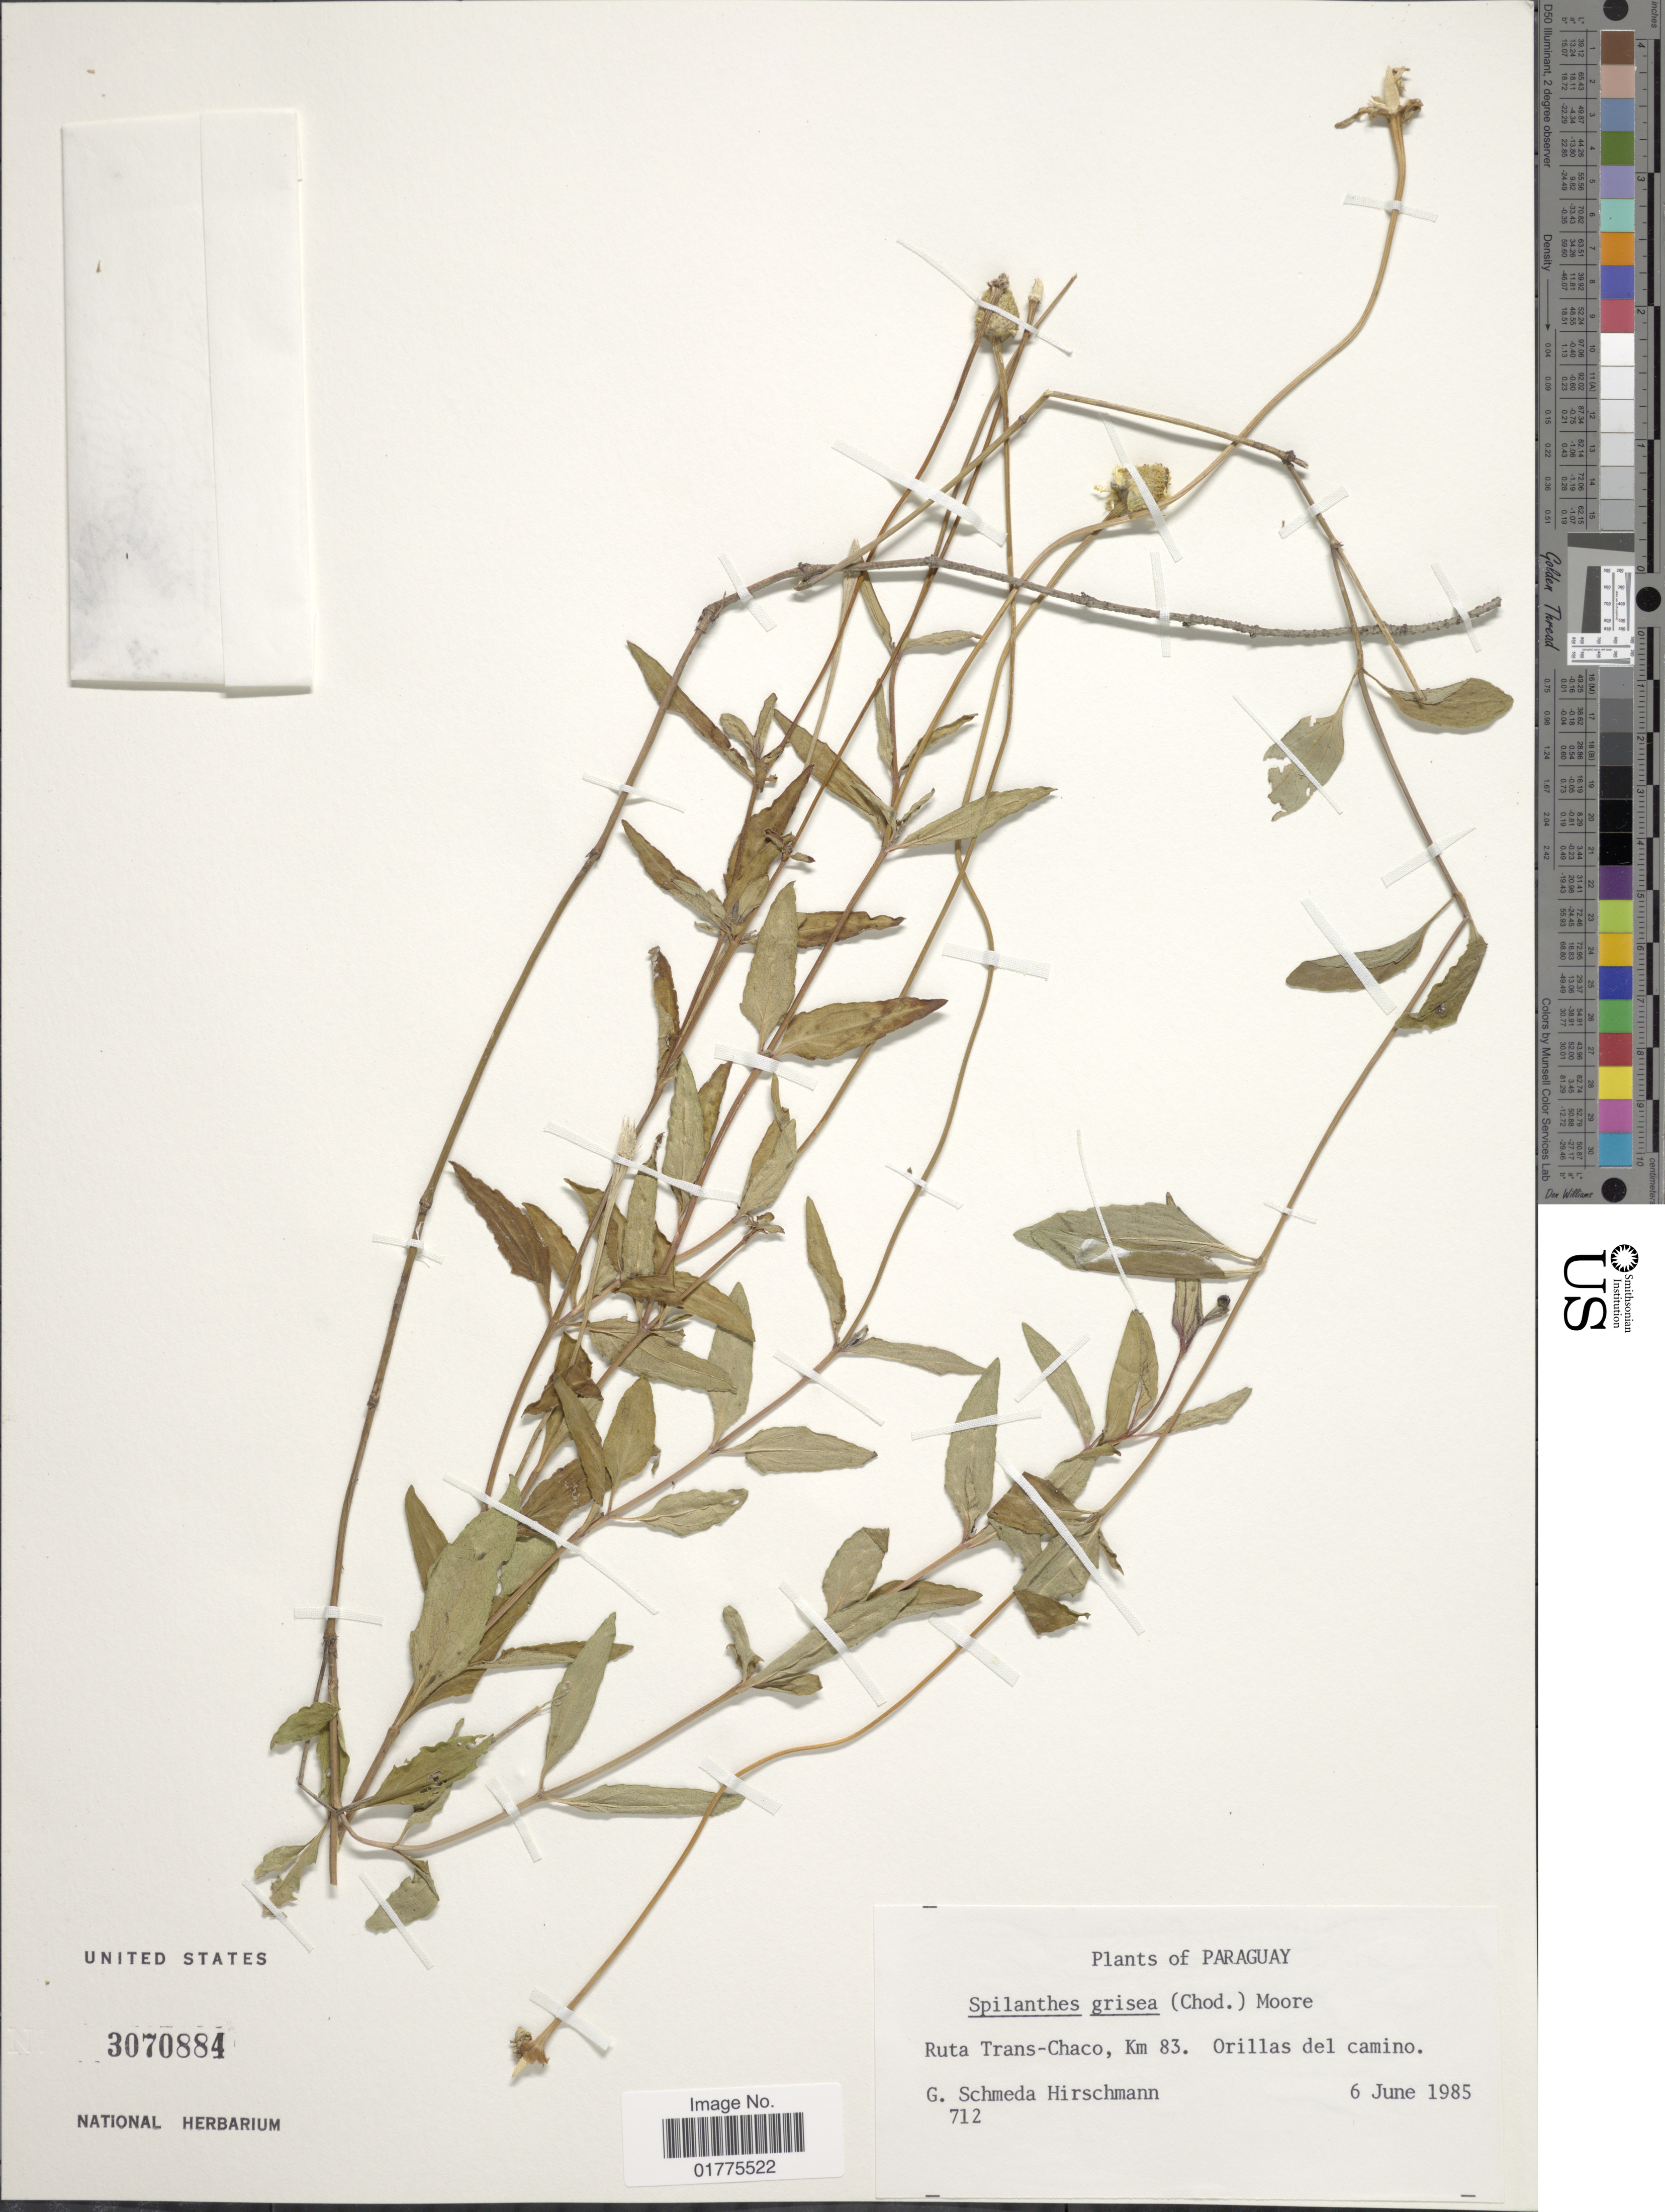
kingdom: Plantae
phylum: Tracheophyta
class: Magnoliopsida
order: Asterales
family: Asteraceae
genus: Acmella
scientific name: Acmella grisea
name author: (Chodat) R.K. Jansen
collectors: G. Hirschmann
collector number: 712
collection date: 1985-06-06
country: Paraguay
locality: Ruta Trans-Chaco, km 83, Orrilas del camino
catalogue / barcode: US 3070884